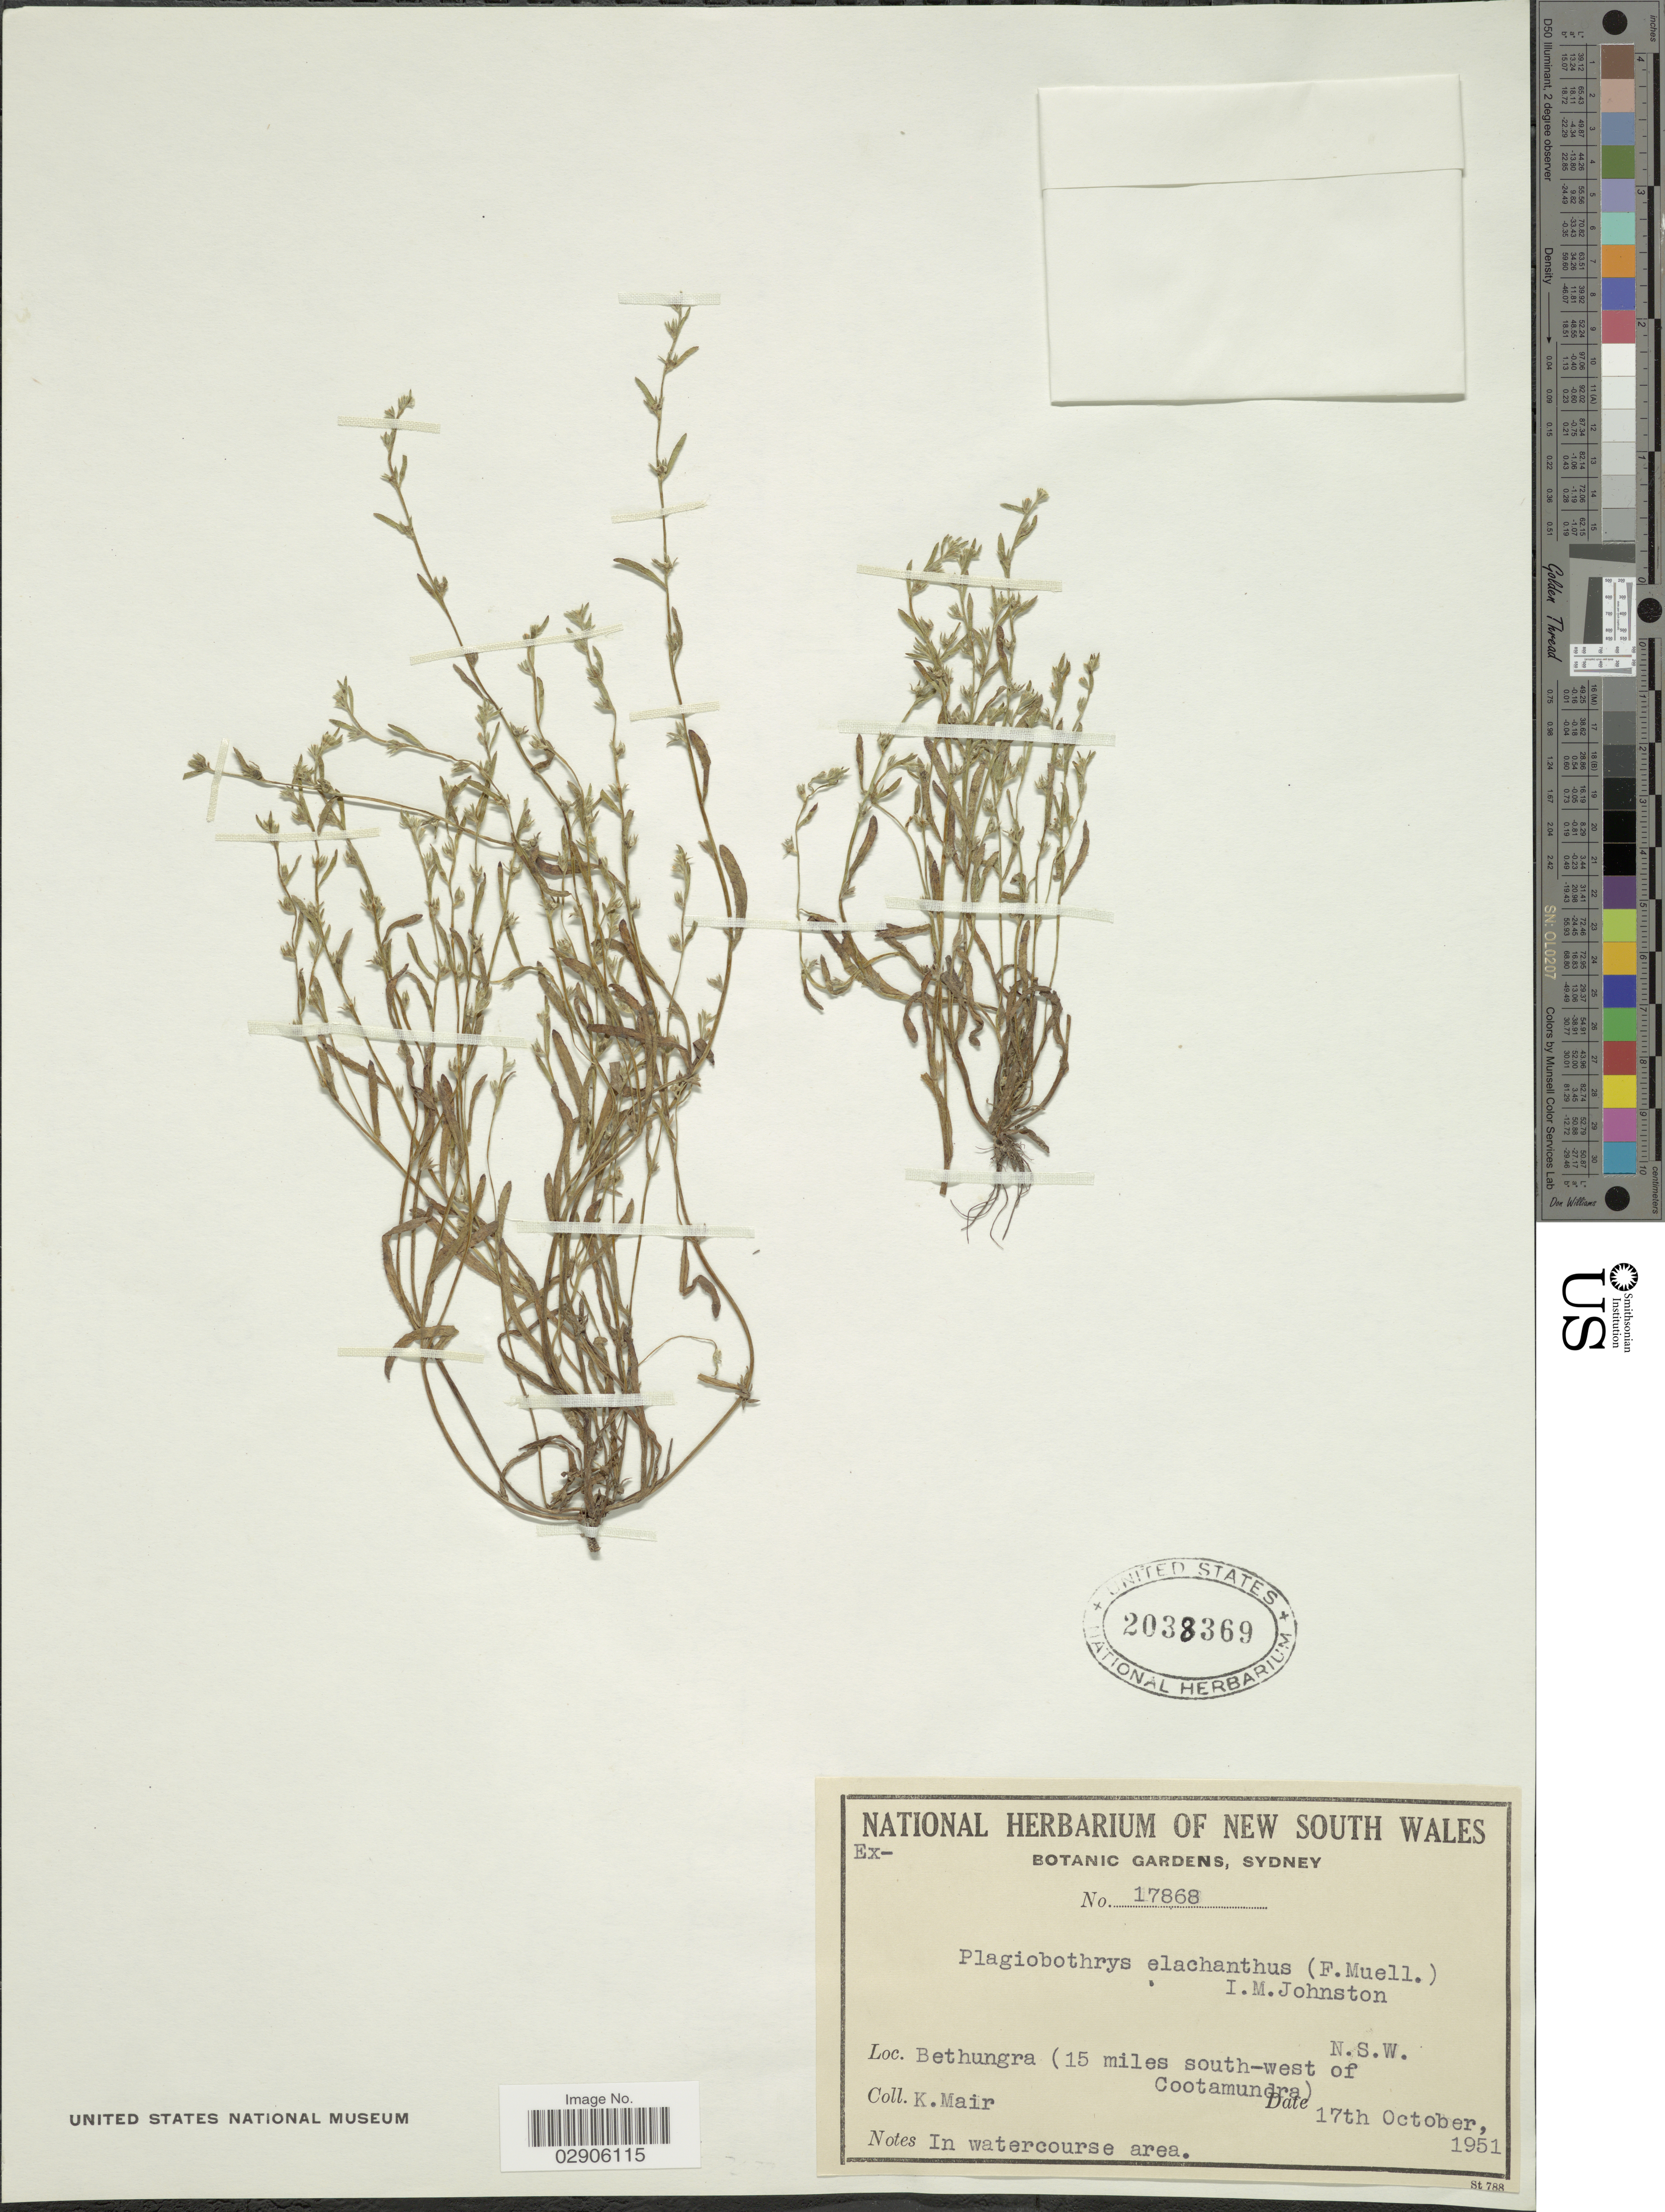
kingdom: Plantae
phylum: Tracheophyta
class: Magnoliopsida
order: Boraginales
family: Boraginaceae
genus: Plagiobothrys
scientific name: Plagiobothrys elachanthus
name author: I.M. Johnst.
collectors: K. Mair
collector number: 17868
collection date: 1951-10-17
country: Australia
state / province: New South Wales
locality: Bethungra (15 miles south-west of Cootamundra)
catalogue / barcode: US 2038369